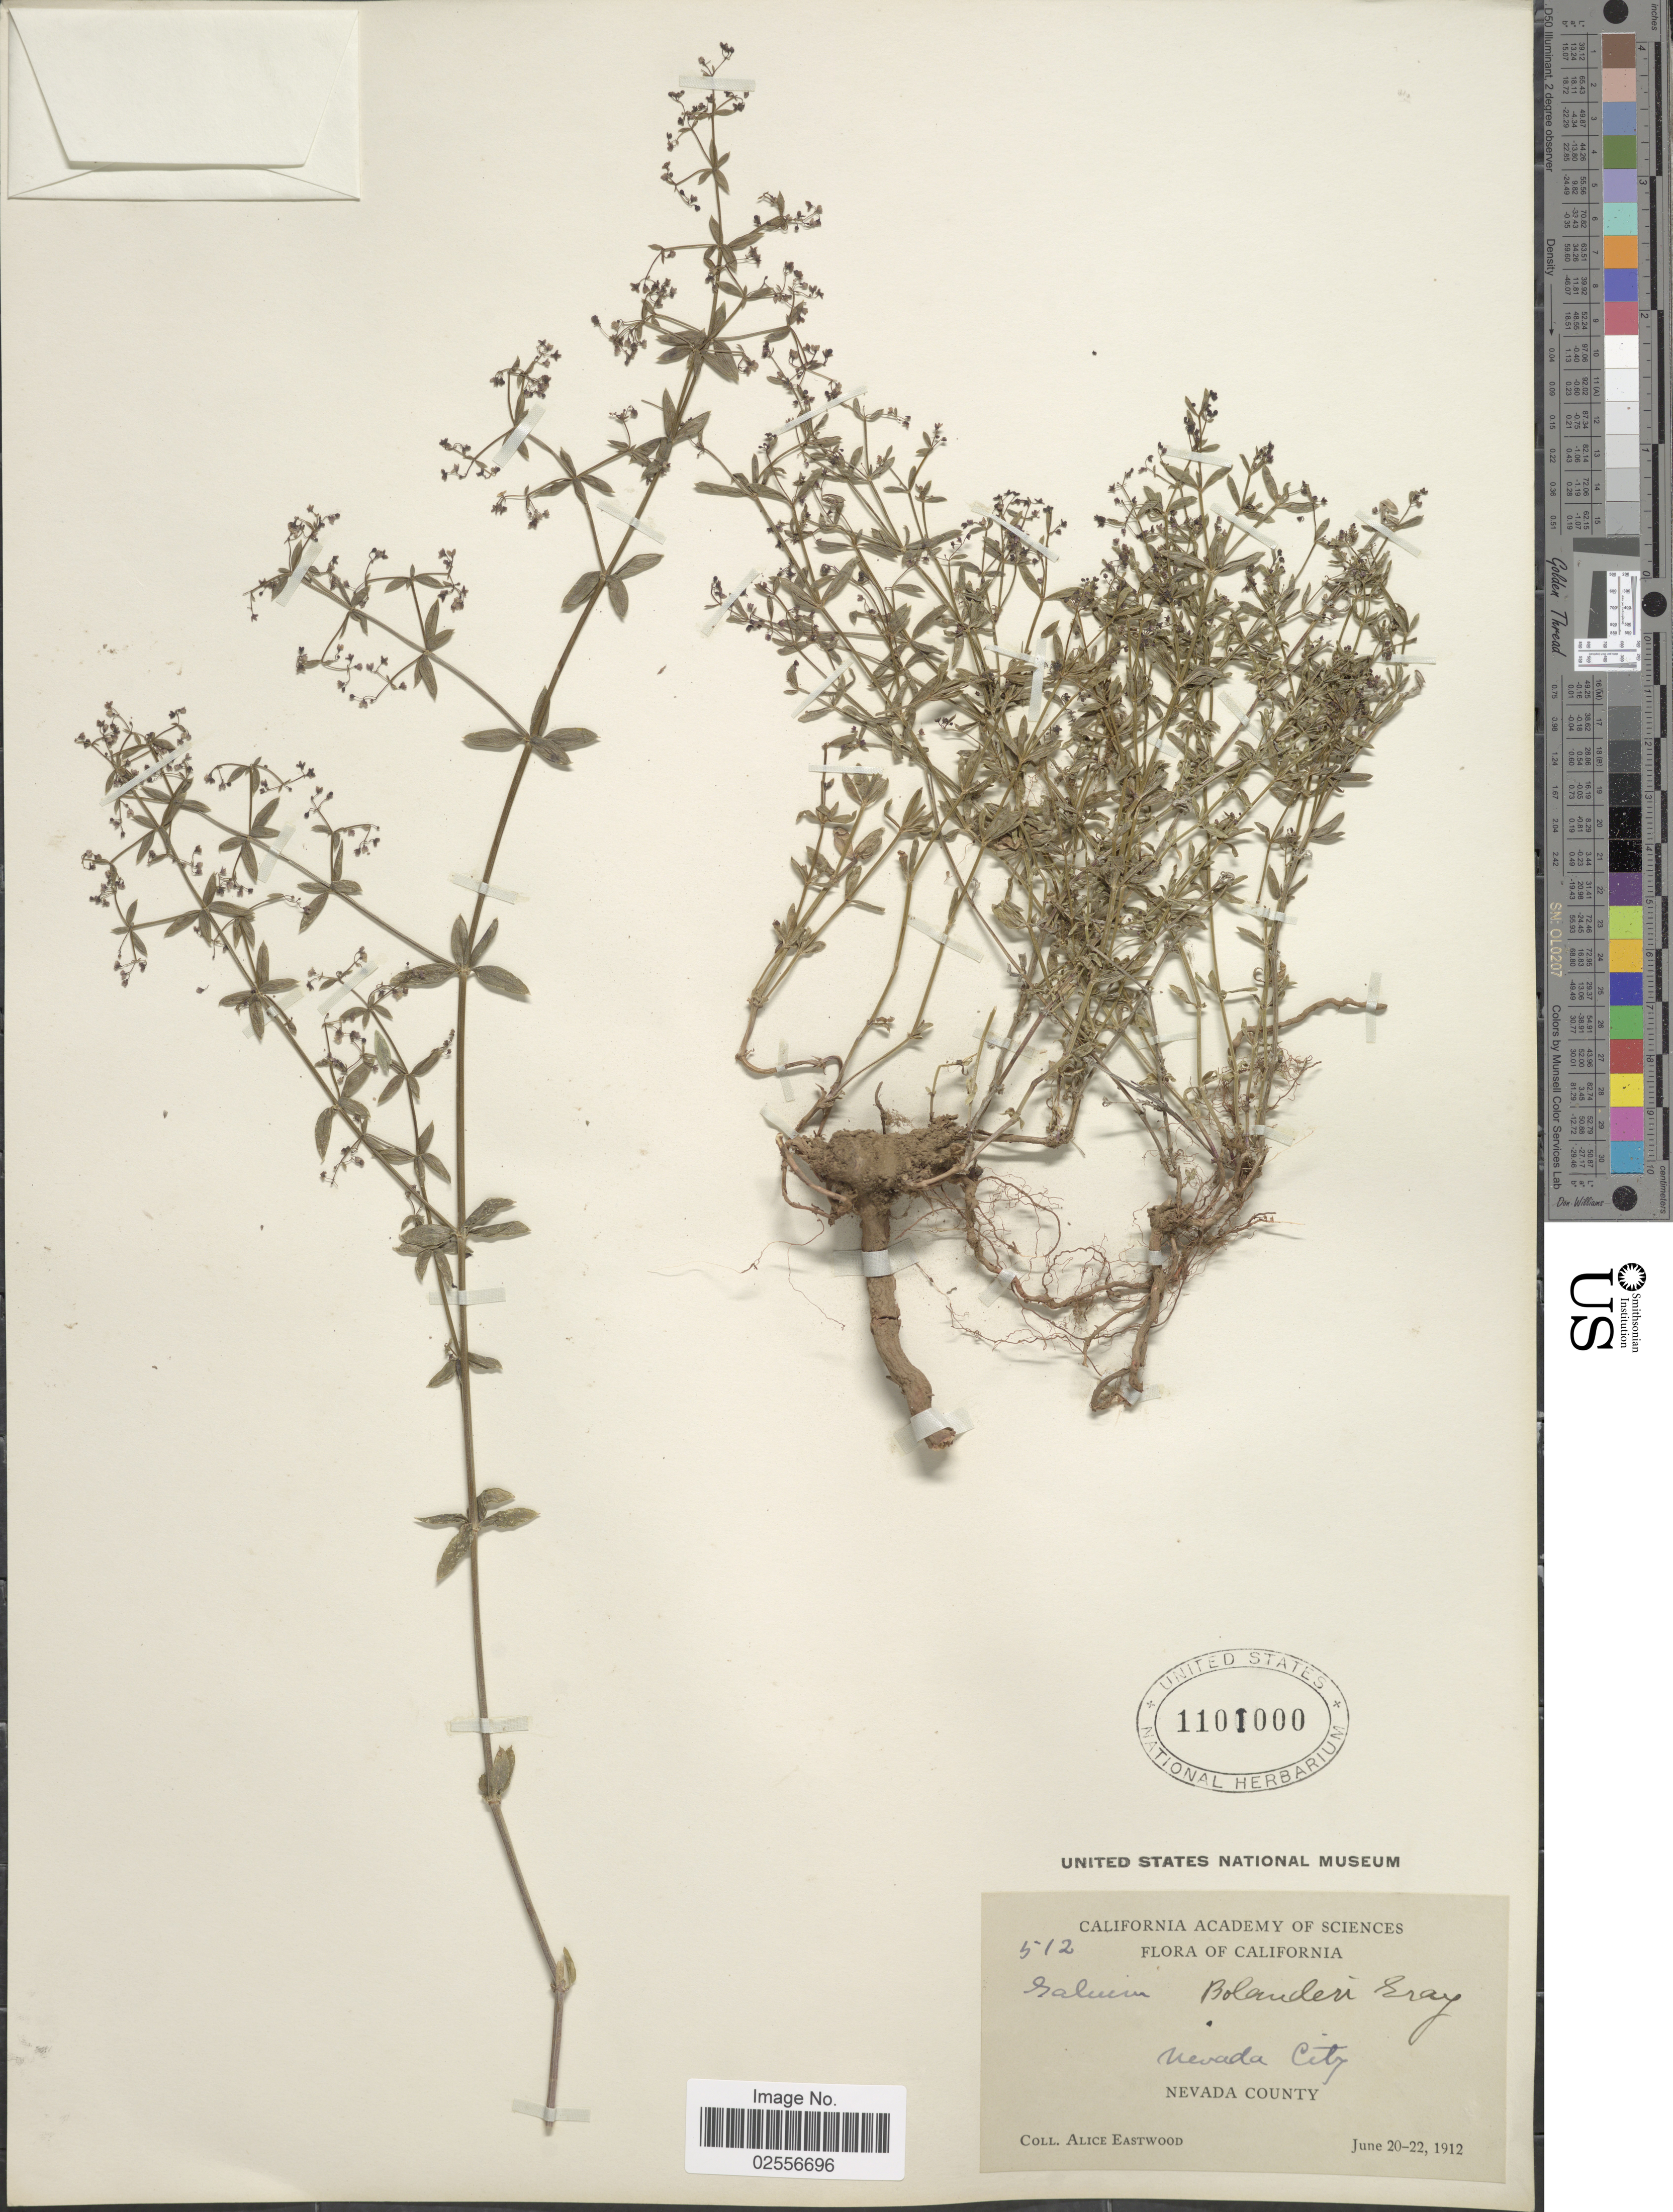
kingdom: Plantae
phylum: Tracheophyta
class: Magnoliopsida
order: Gentianales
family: Rubiaceae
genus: Galium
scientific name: Galium bolanderi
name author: A. Gray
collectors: A. Eastwood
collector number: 512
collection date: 1912-06-20/1912-06-22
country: United States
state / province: California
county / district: Nevada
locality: Nevada City. Nevada County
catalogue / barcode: US 1101000